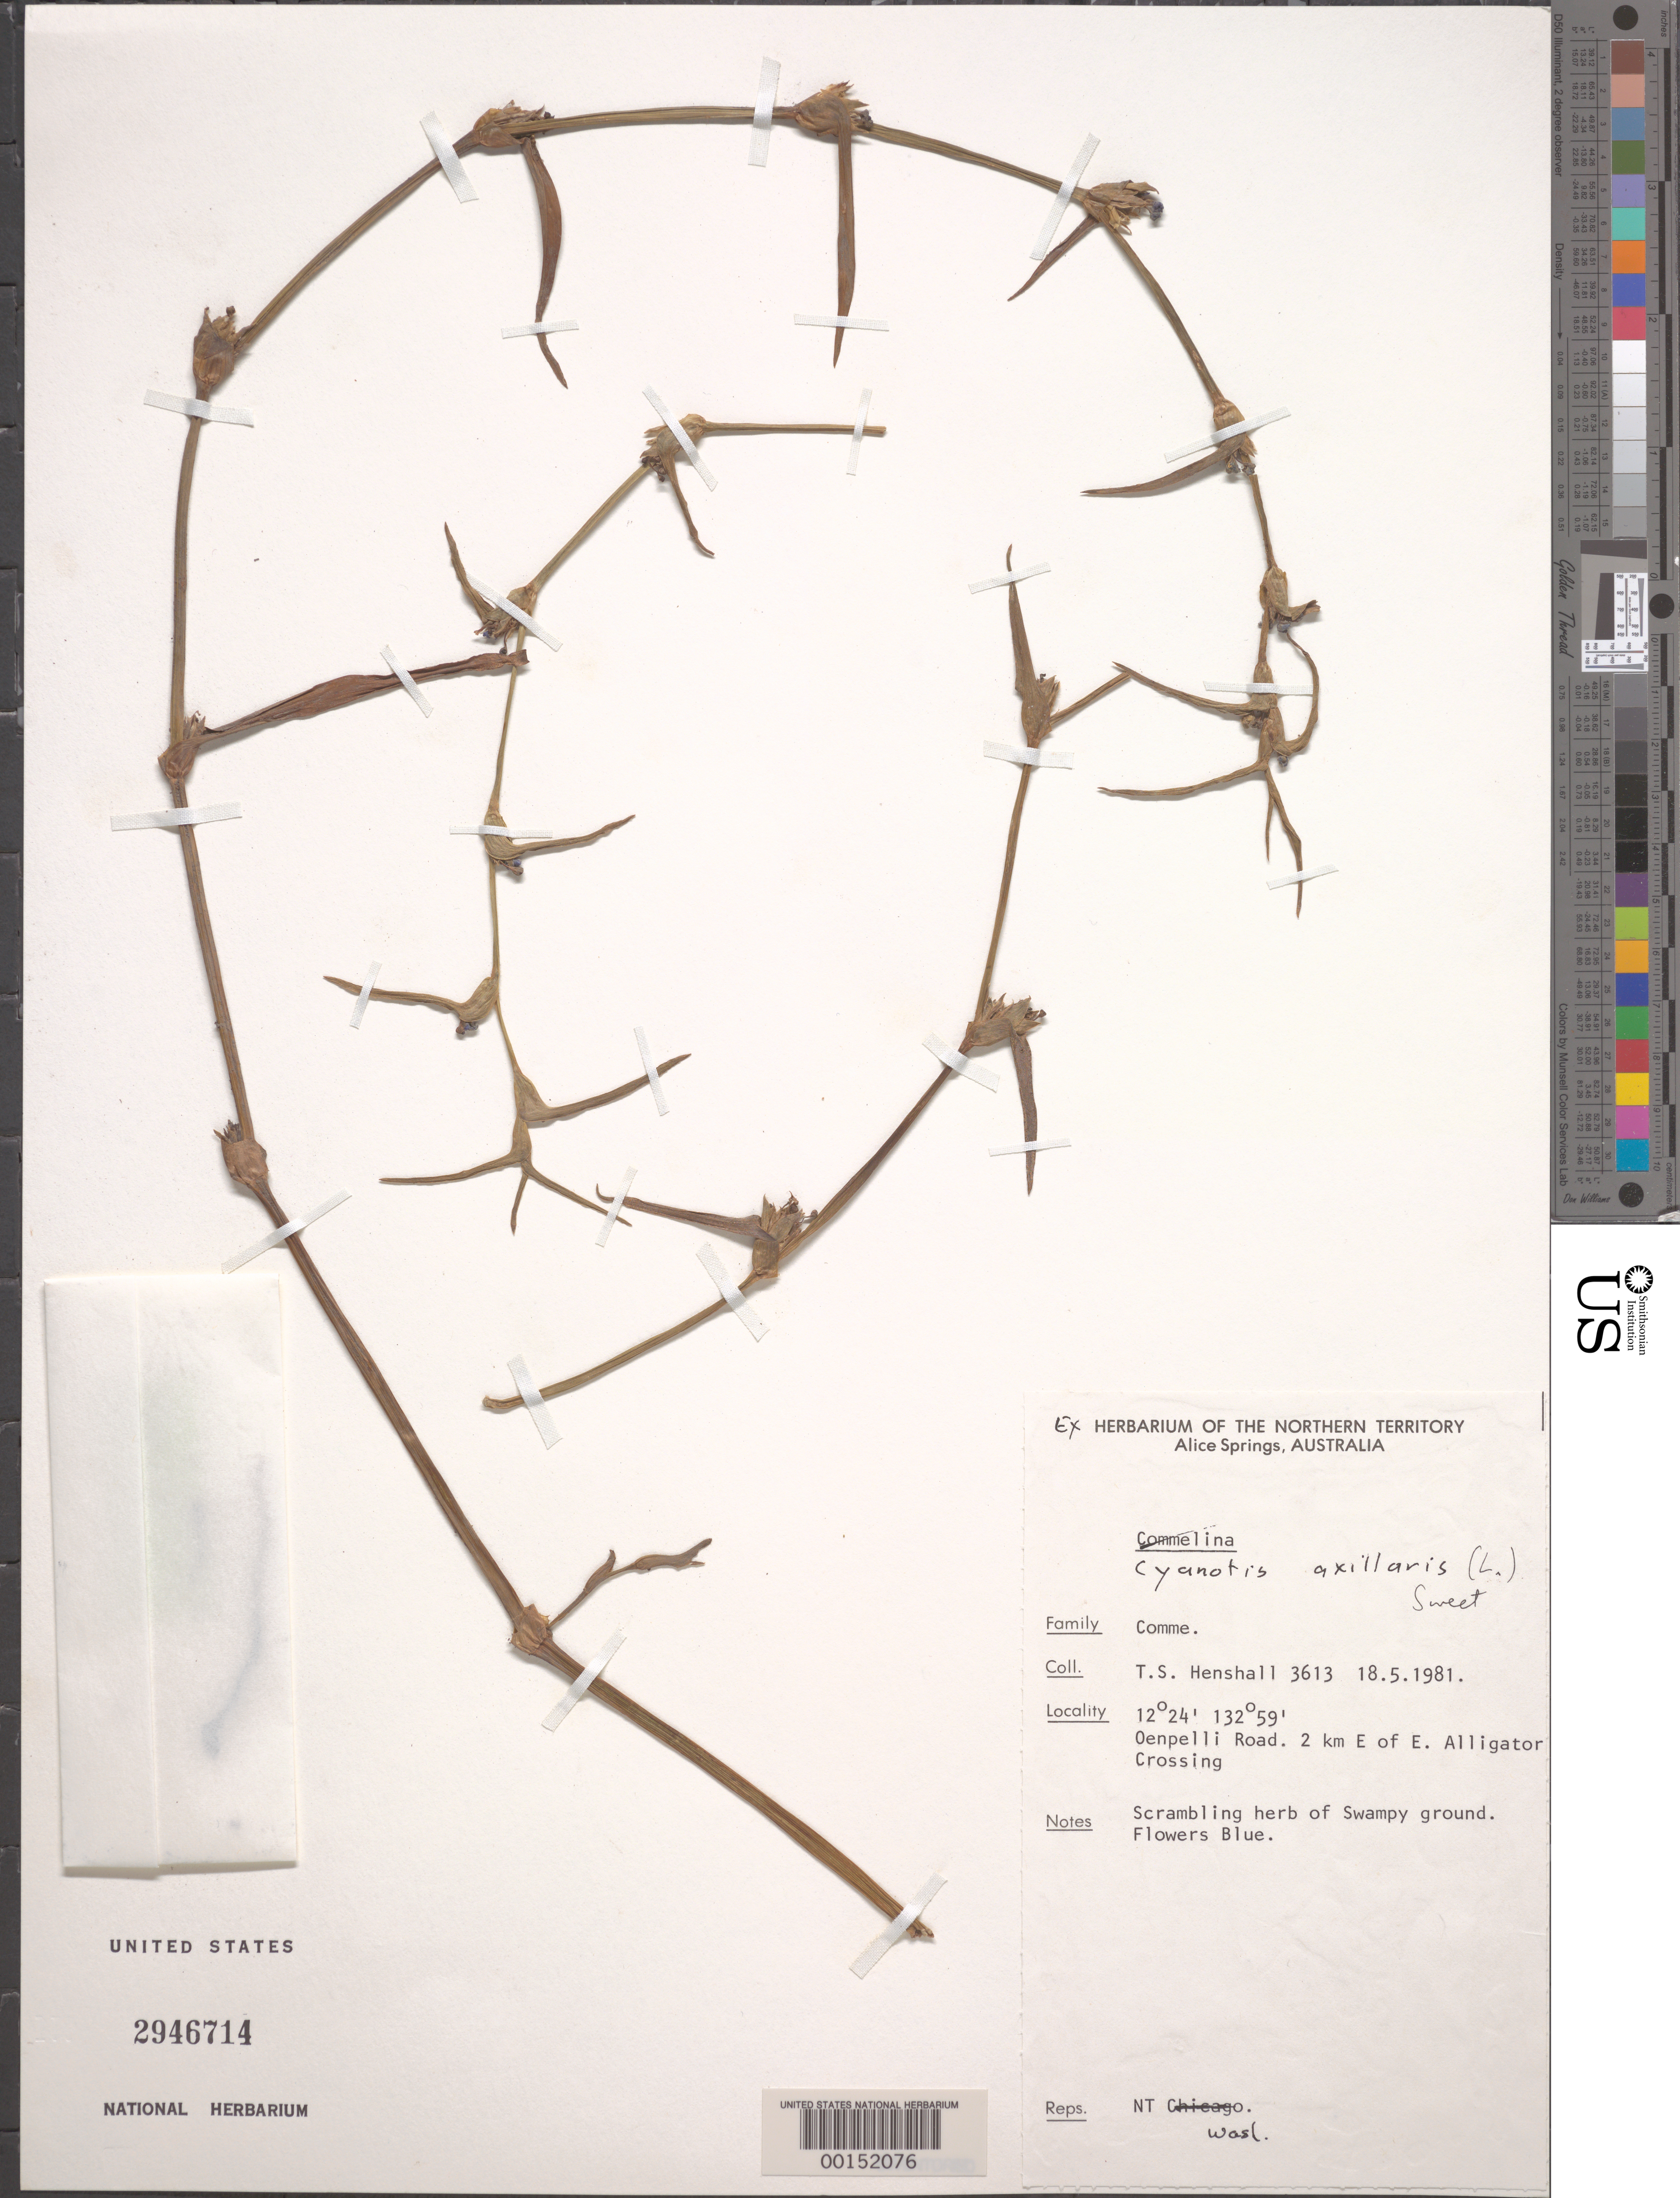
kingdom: Plantae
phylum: Tracheophyta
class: Liliopsida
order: Commelinales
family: Commelinaceae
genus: Cyanotis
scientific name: Cyanotis axillaris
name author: (L.) D. Don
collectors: T. Henshall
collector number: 3613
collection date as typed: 18 May 1981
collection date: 1981-05-18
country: Australia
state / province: Northern Territory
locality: Alice springs, e of alligator crossing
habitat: Swamp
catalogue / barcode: US 2946714